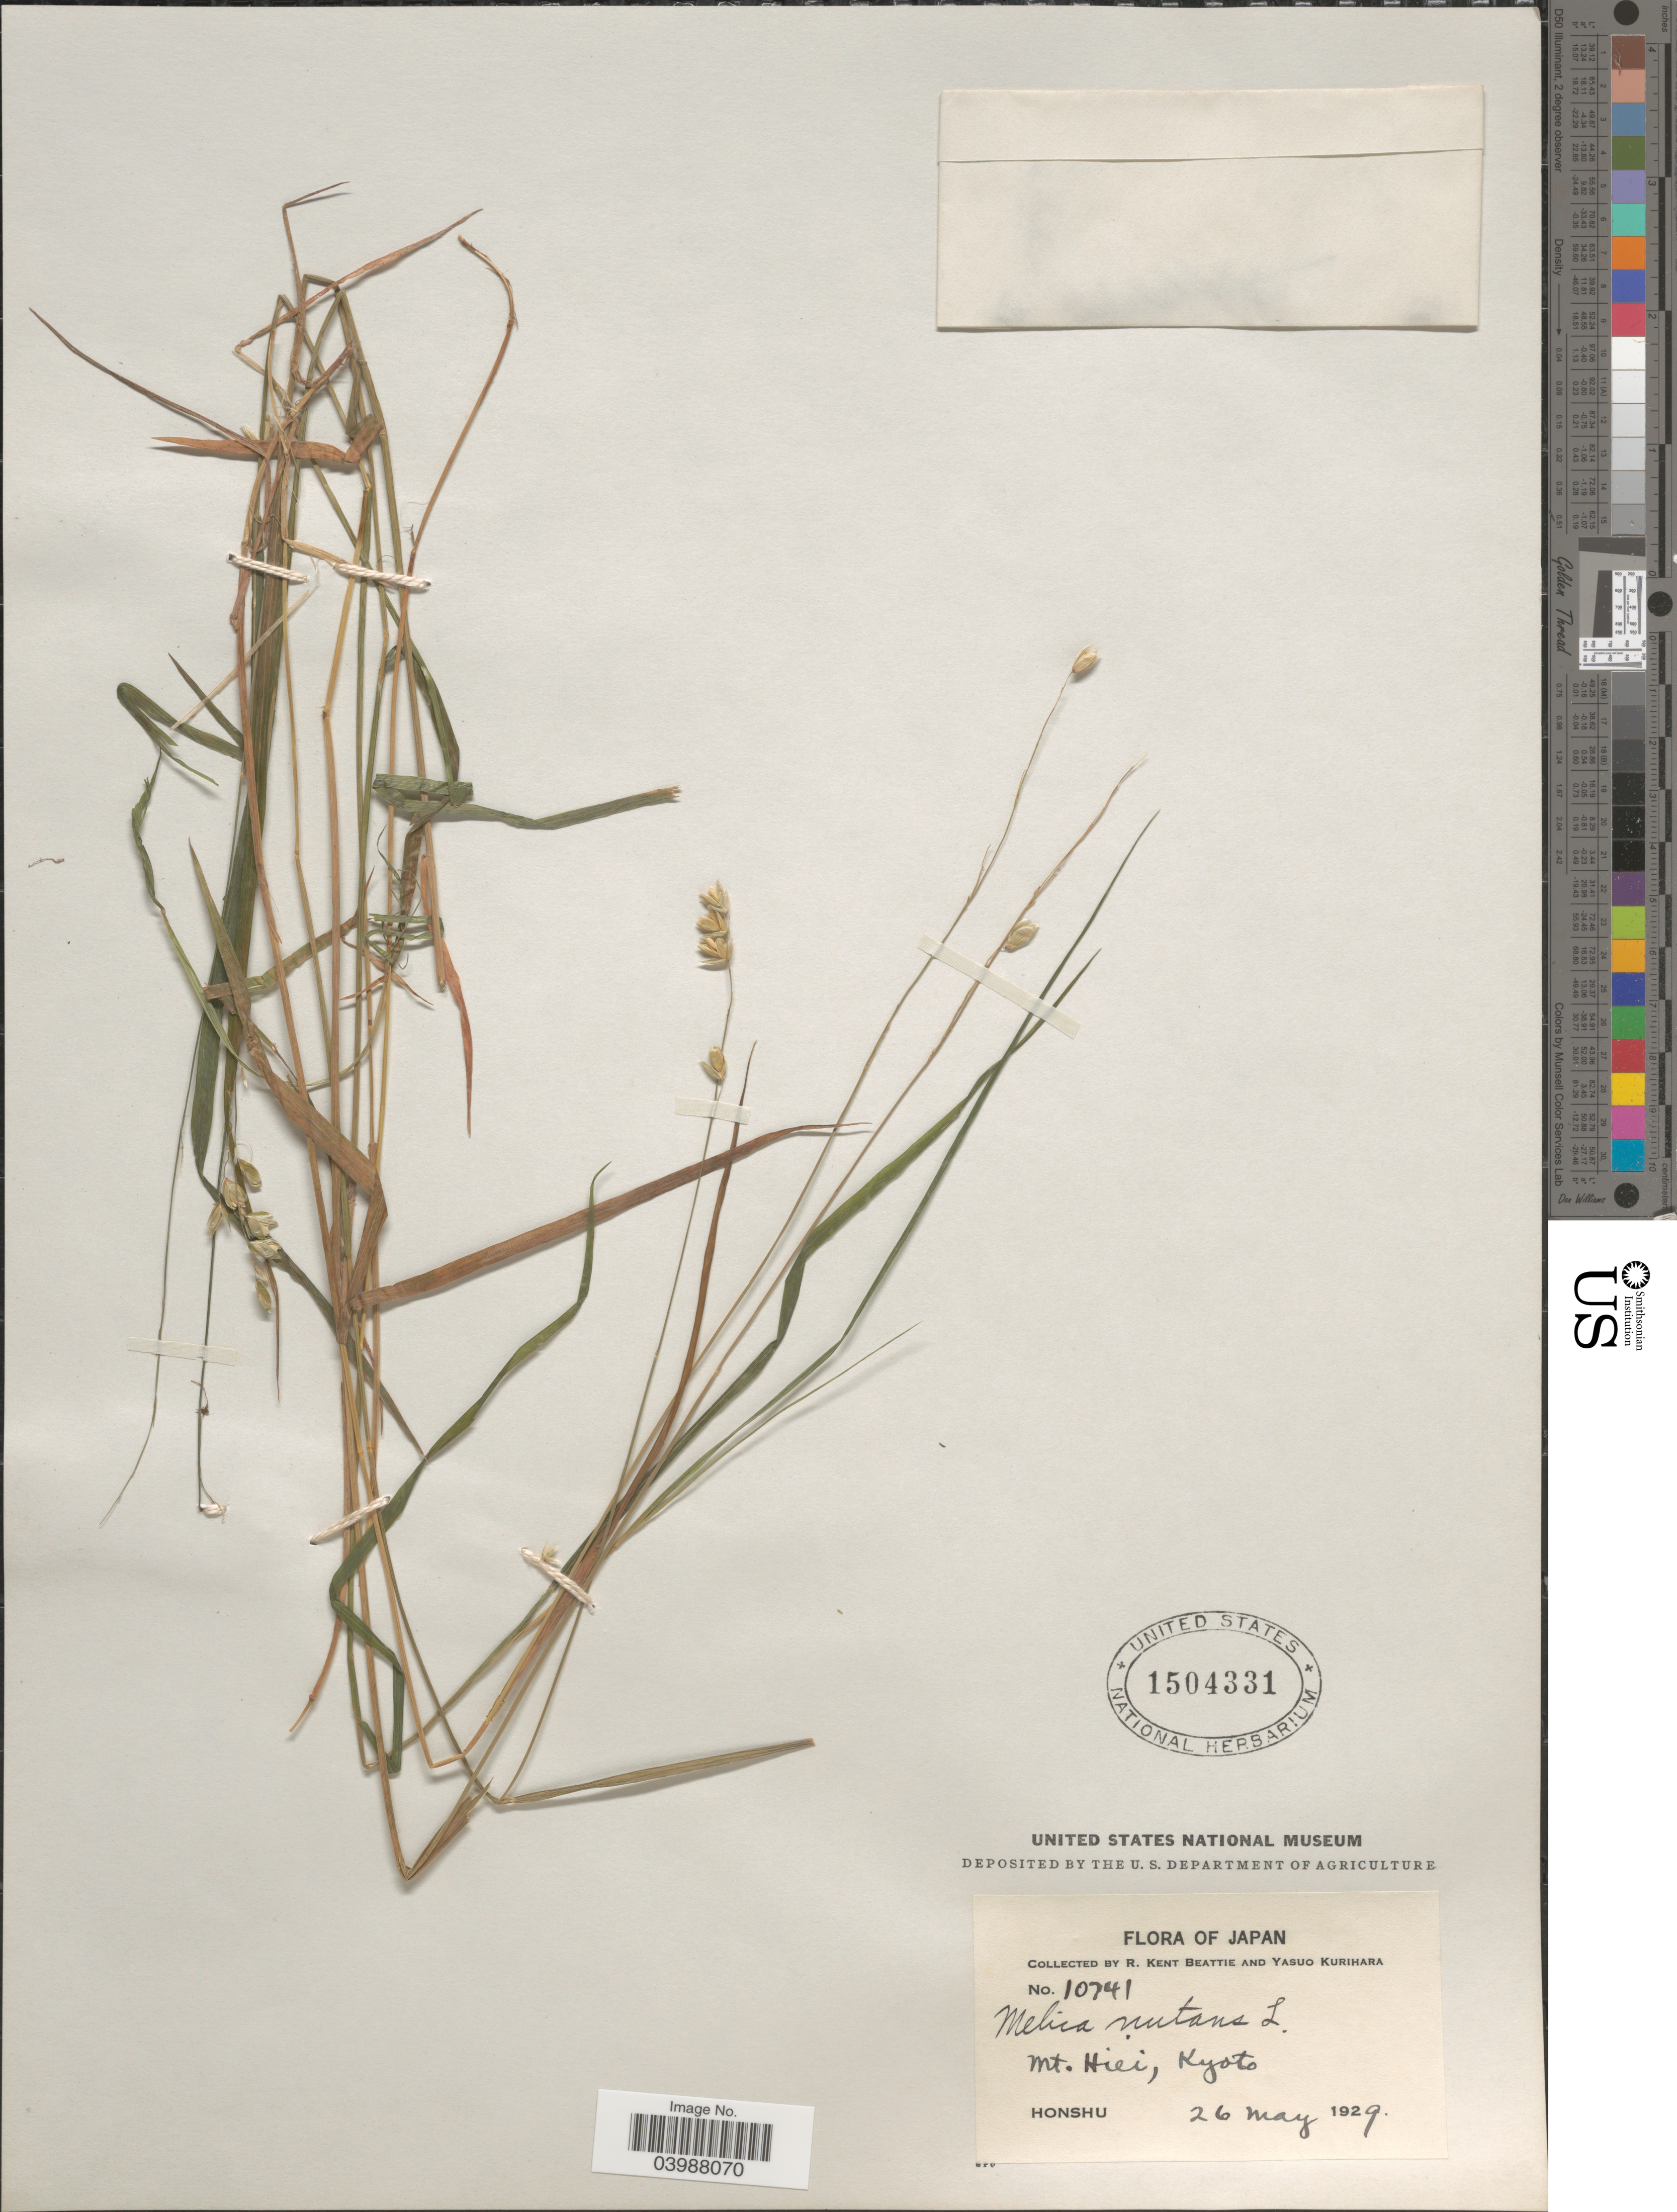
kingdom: Plantae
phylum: Tracheophyta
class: Liliopsida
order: Poales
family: Poaceae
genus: Melica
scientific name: Melica nutans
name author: L.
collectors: R. K. Beattie & Y. Kurihara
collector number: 10741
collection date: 1929-05-26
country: Japan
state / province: Kyoto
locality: Mt. Hiei, Kyoto. Honshu.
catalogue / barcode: US 1504331